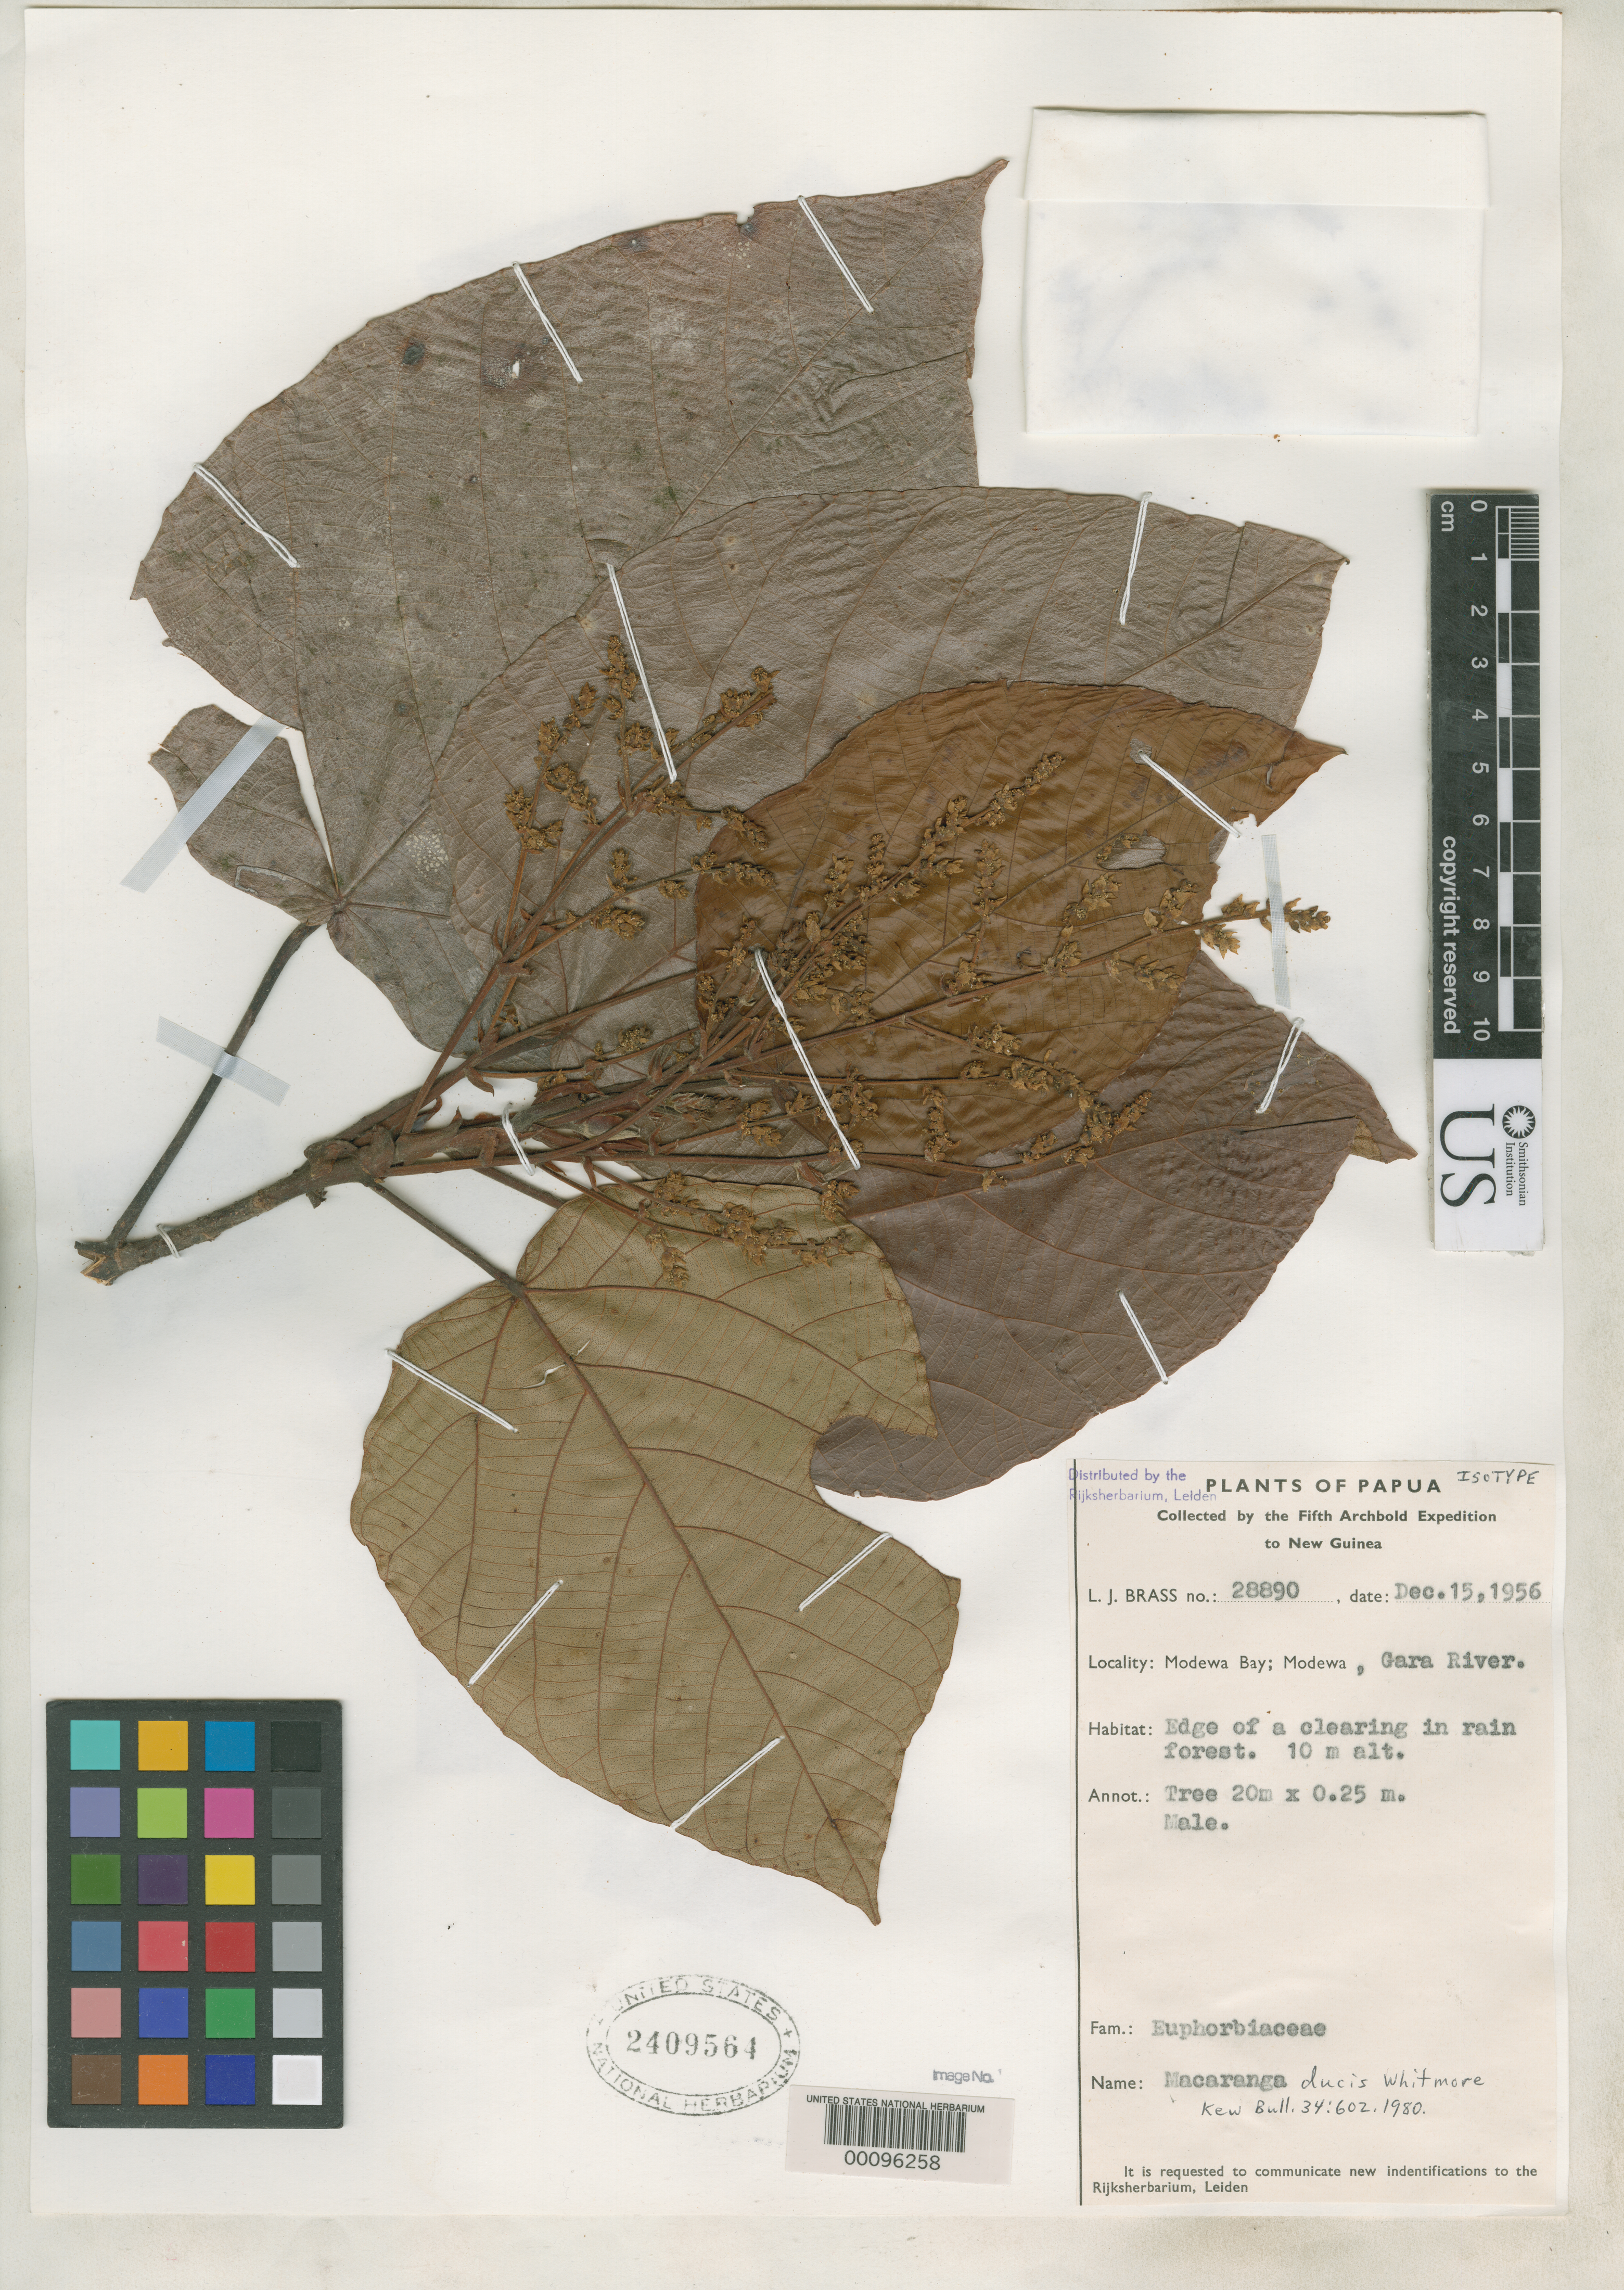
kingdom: Plantae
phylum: Tracheophyta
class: Magnoliopsida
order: Malpighiales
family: Euphorbiaceae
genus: Macaranga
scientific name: Macaranga ducis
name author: Whitmore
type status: Isotype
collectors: L. J. Brass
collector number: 28890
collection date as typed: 15 Dec 1956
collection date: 1956-12-15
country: Papua New Guinea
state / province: Milne Bay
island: New Guinea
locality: Modewa, Modewa Bay Gara River.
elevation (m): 10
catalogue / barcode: US 2409564